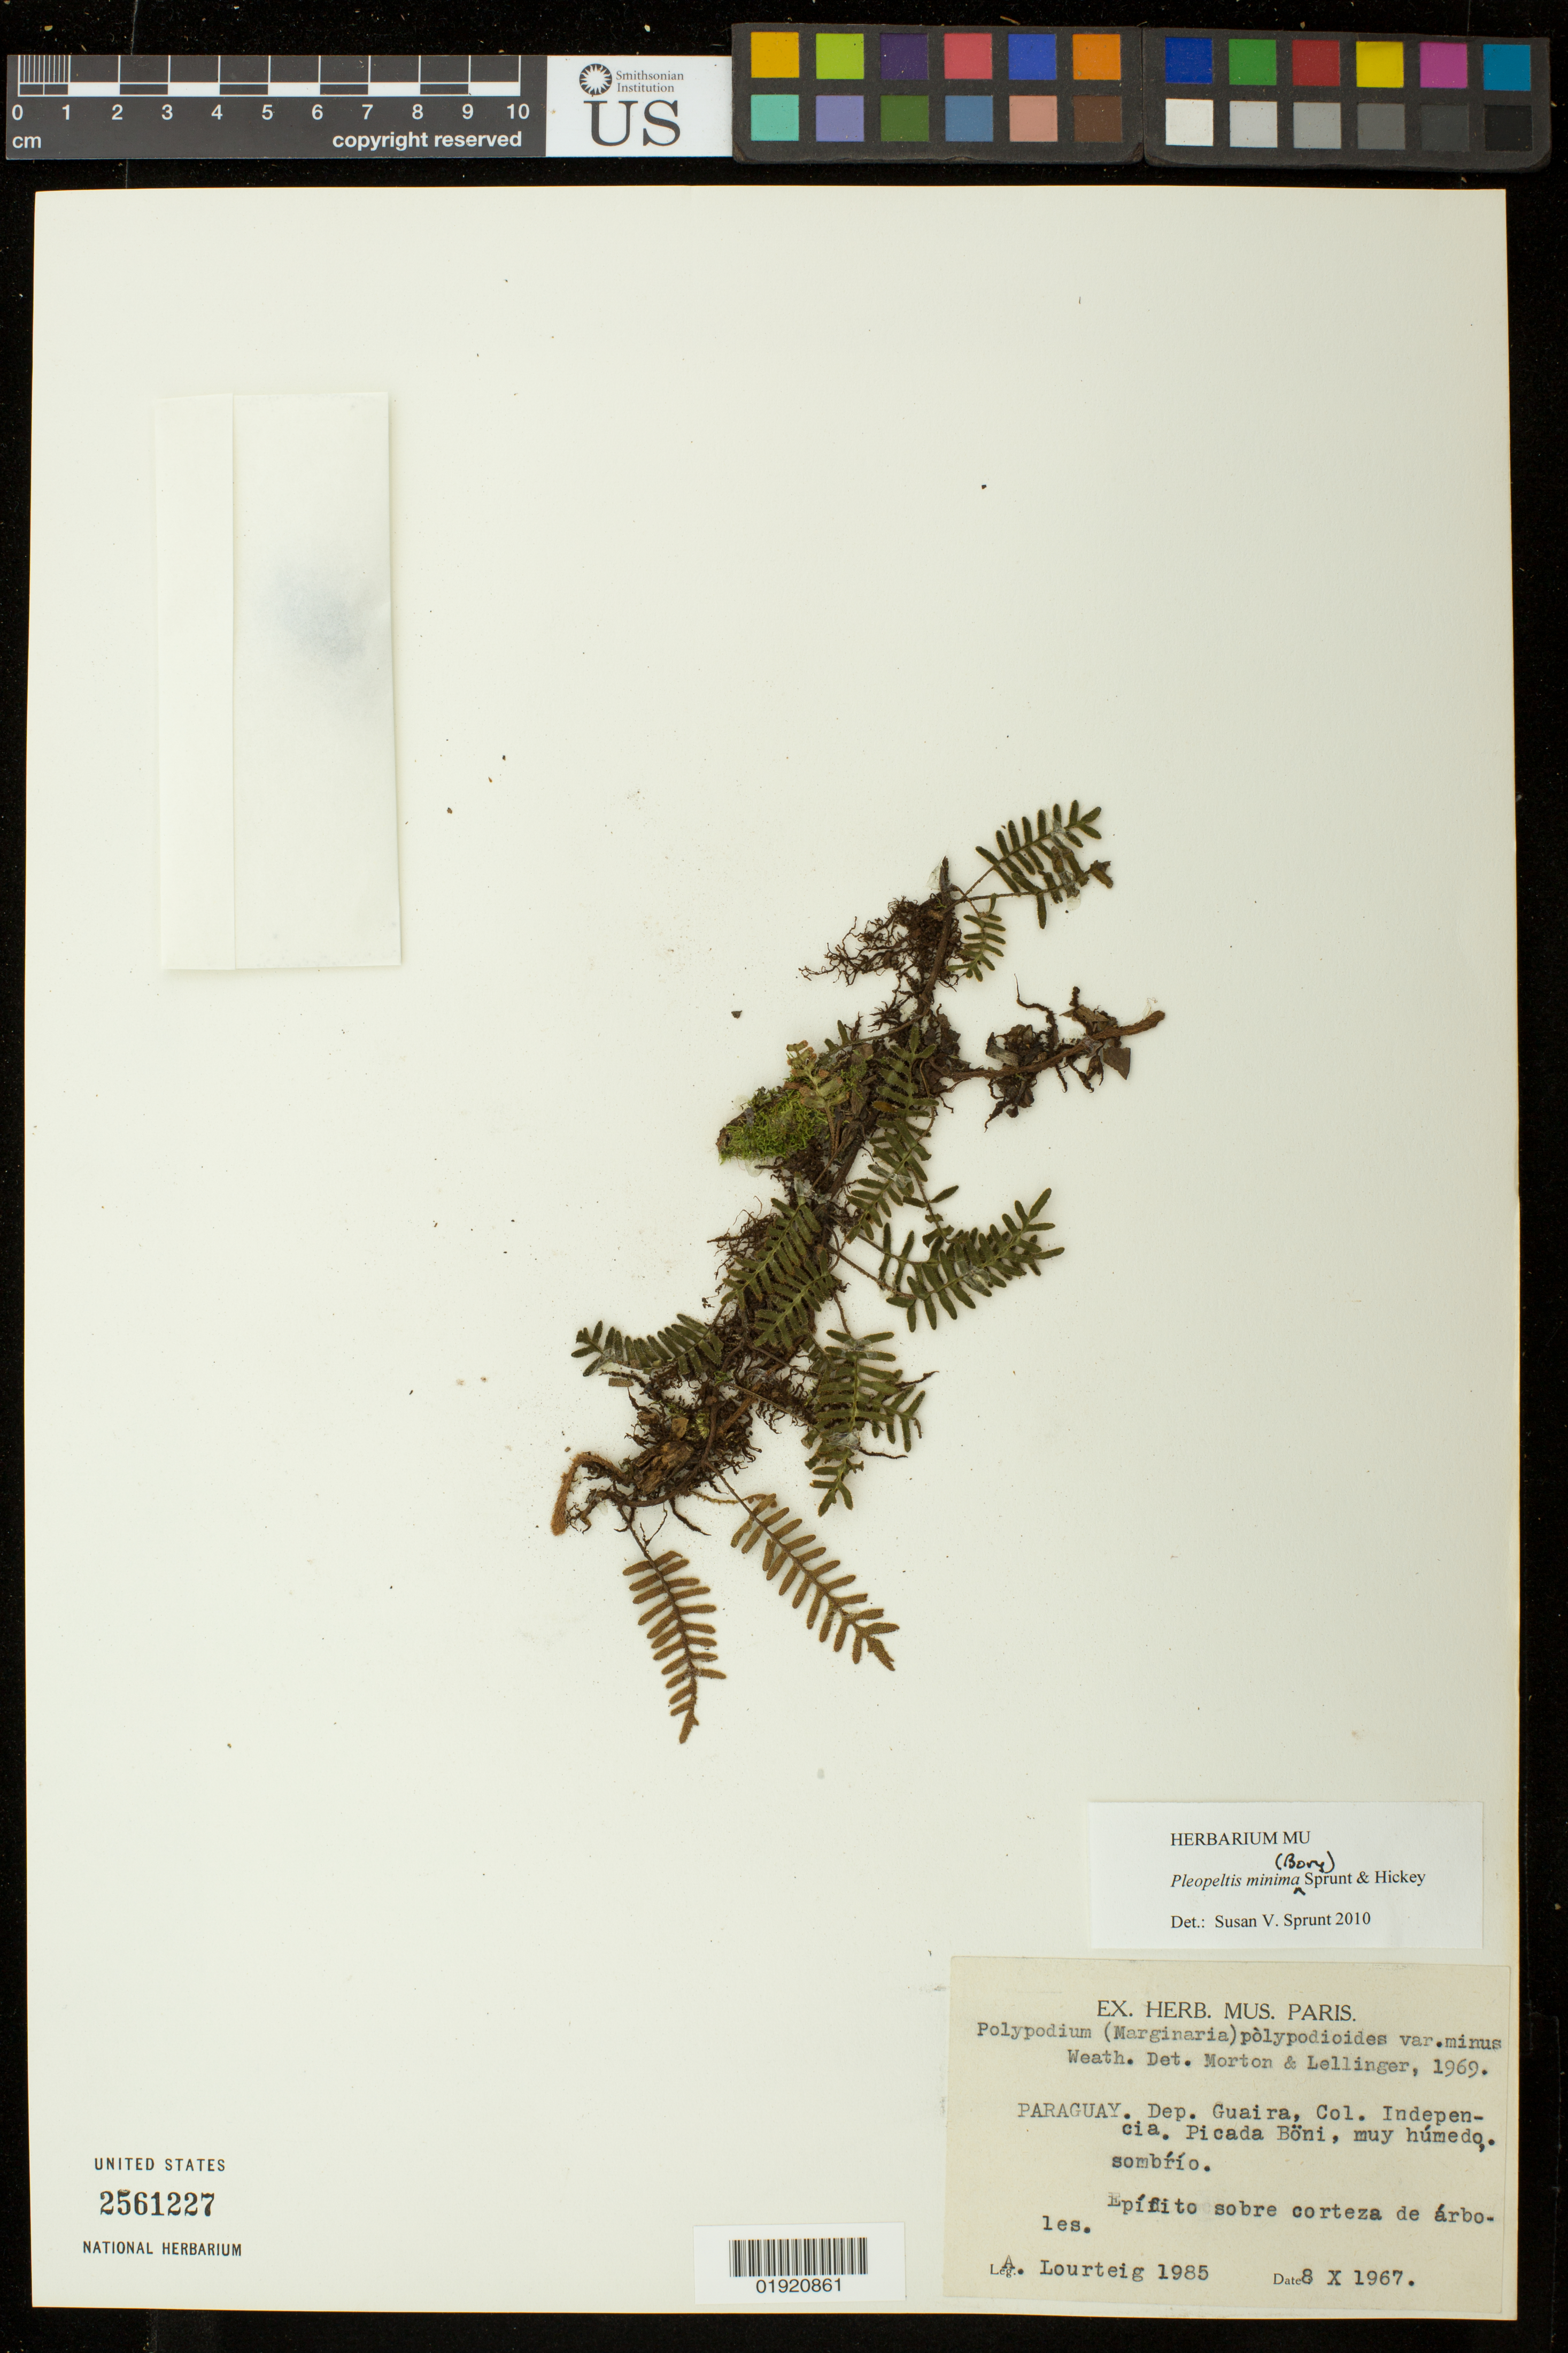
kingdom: Plantae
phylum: Tracheophyta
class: Polypodiopsida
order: Polypodiales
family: Polypodiaceae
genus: Pleopeltis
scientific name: Pleopeltis minima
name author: (Bory) J. Prado & R. Y. Hirai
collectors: A. Lourteig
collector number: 1985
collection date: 1967-10-08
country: Paraguay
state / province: Guairá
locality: Paraguay. Dep. Guaira, Col. Indepencia. Picada Boni.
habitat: Muy humedo, sombrio.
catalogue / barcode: US 2561227